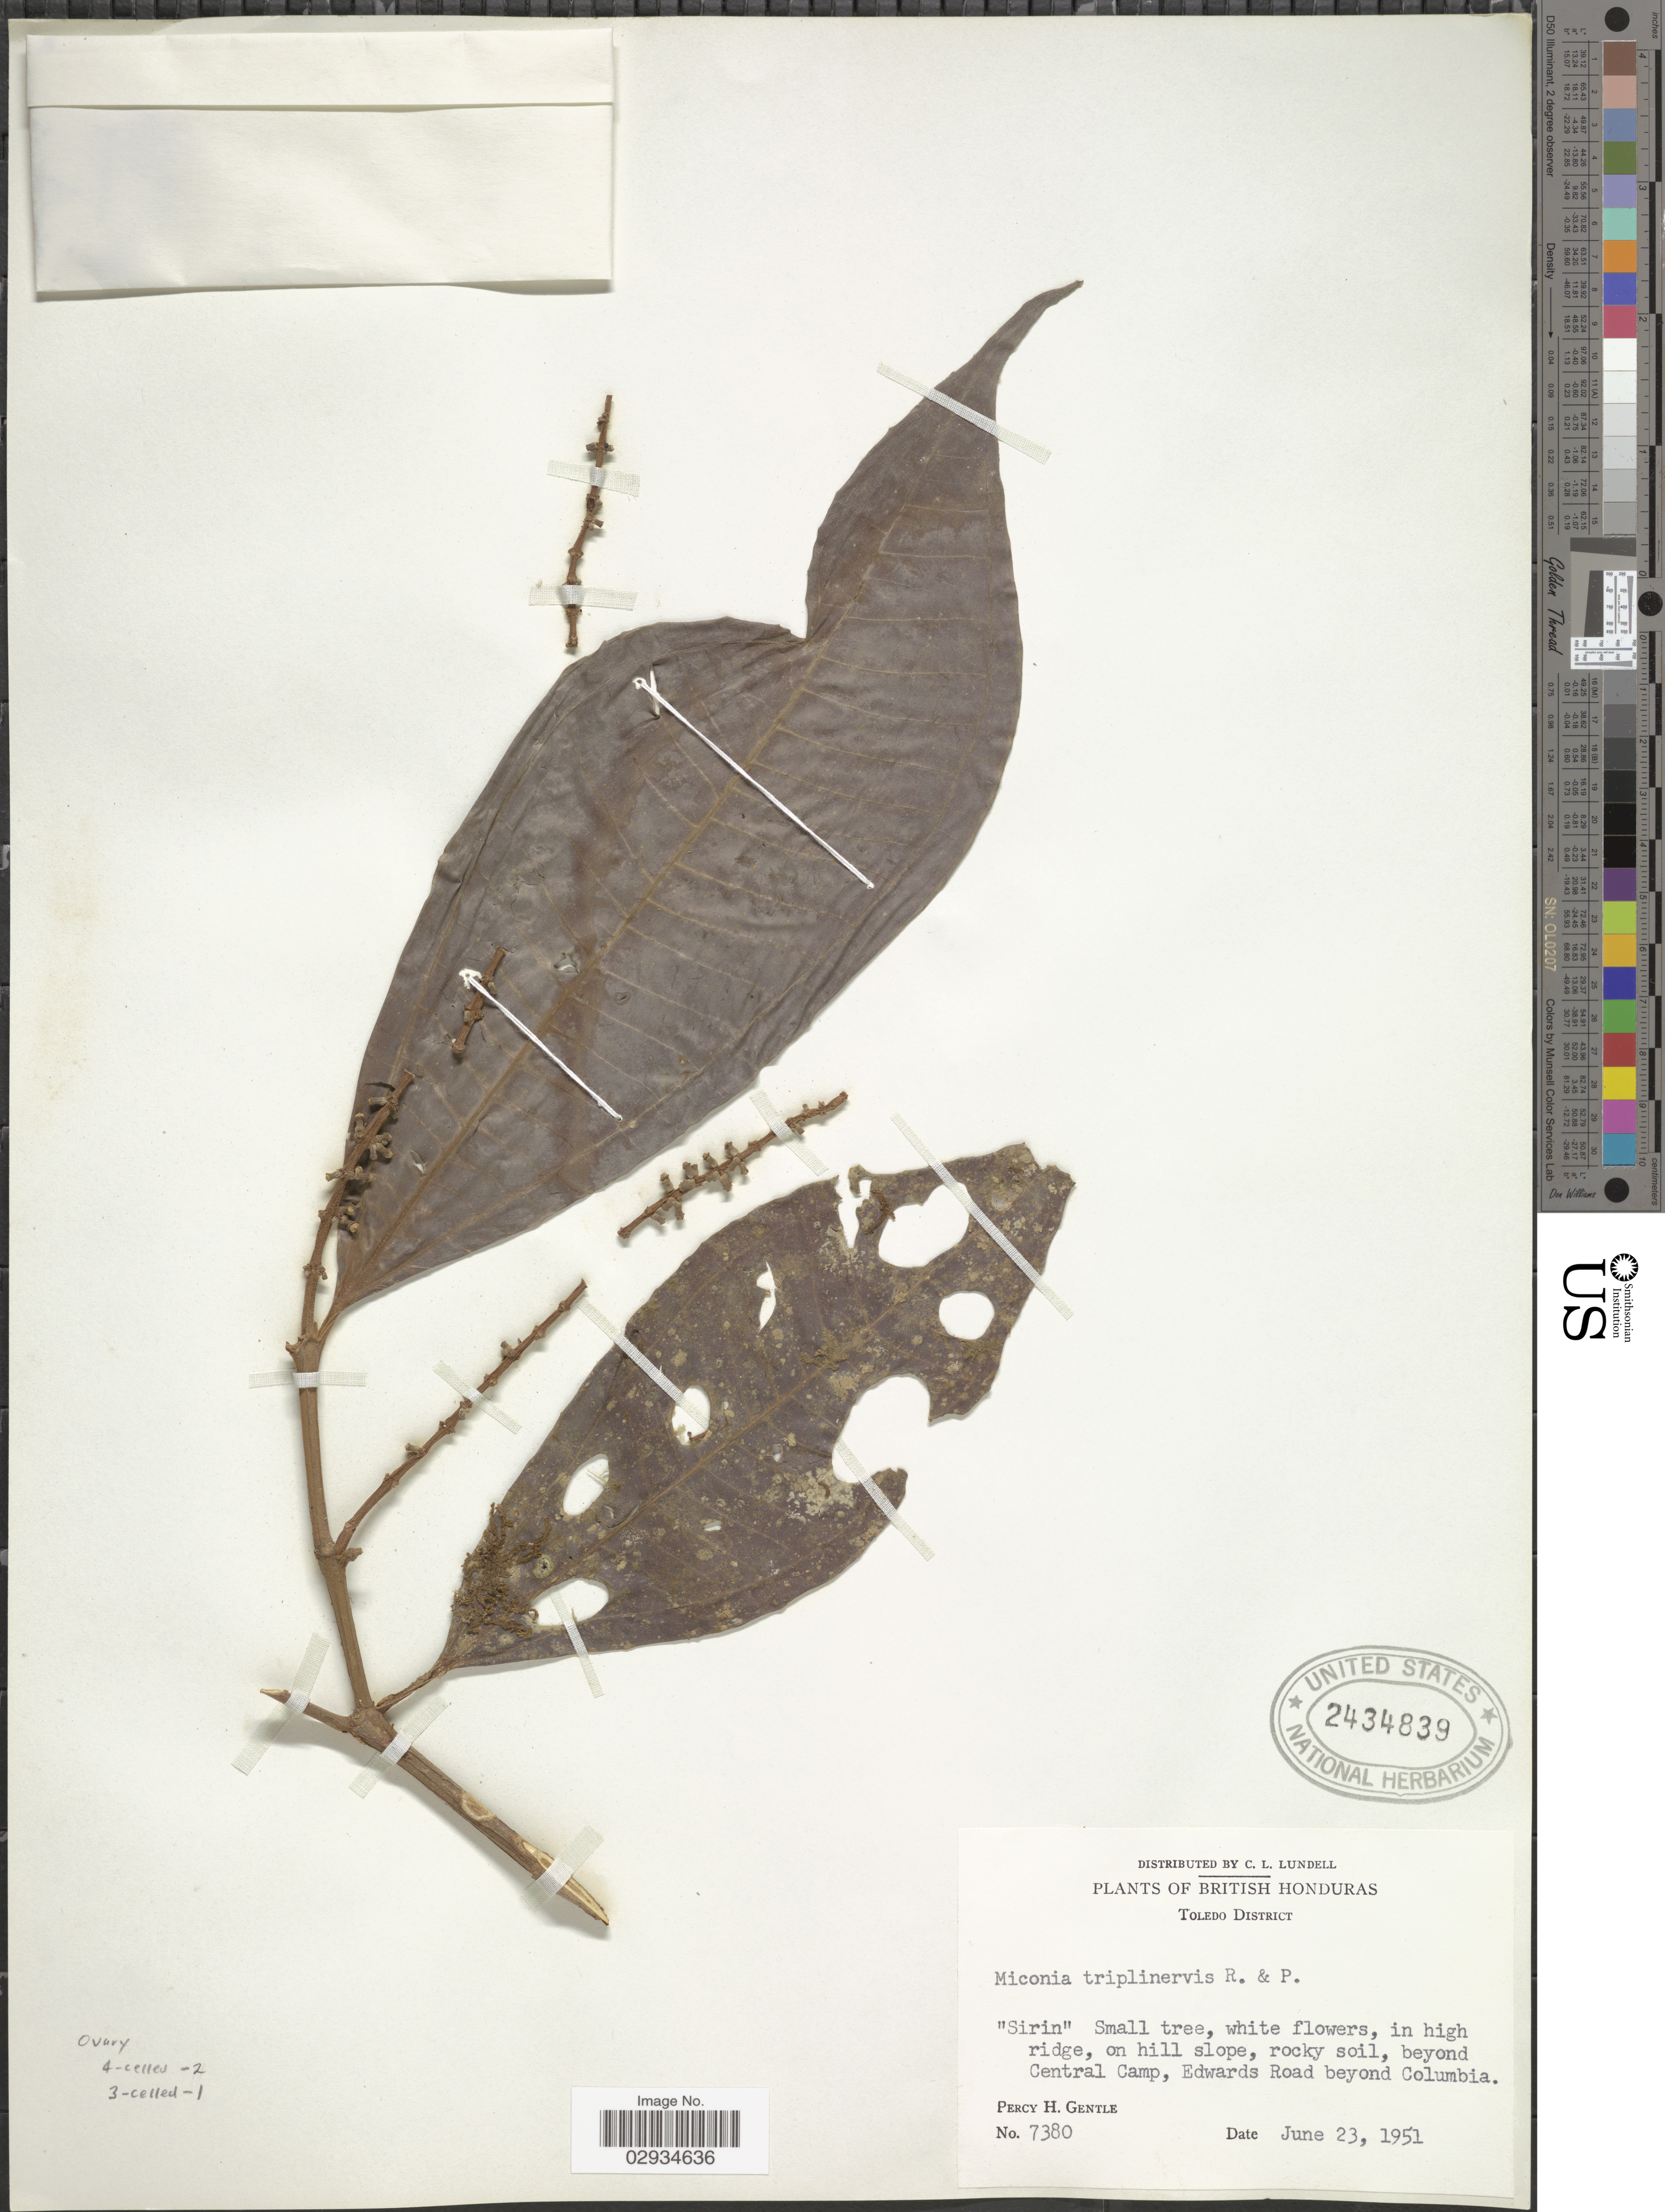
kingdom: Plantae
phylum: Tracheophyta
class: Magnoliopsida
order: Myrtales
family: Melastomataceae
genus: Miconia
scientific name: Miconia triplinervis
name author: Ruiz & Pav.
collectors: P. H. Gentle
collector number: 7380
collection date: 1951-06-23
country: Belize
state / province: Toledo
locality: British Honduras. Toledo District. Beyond Central Camp, Edwards Road beyond Columbia.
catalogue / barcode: US 2434839